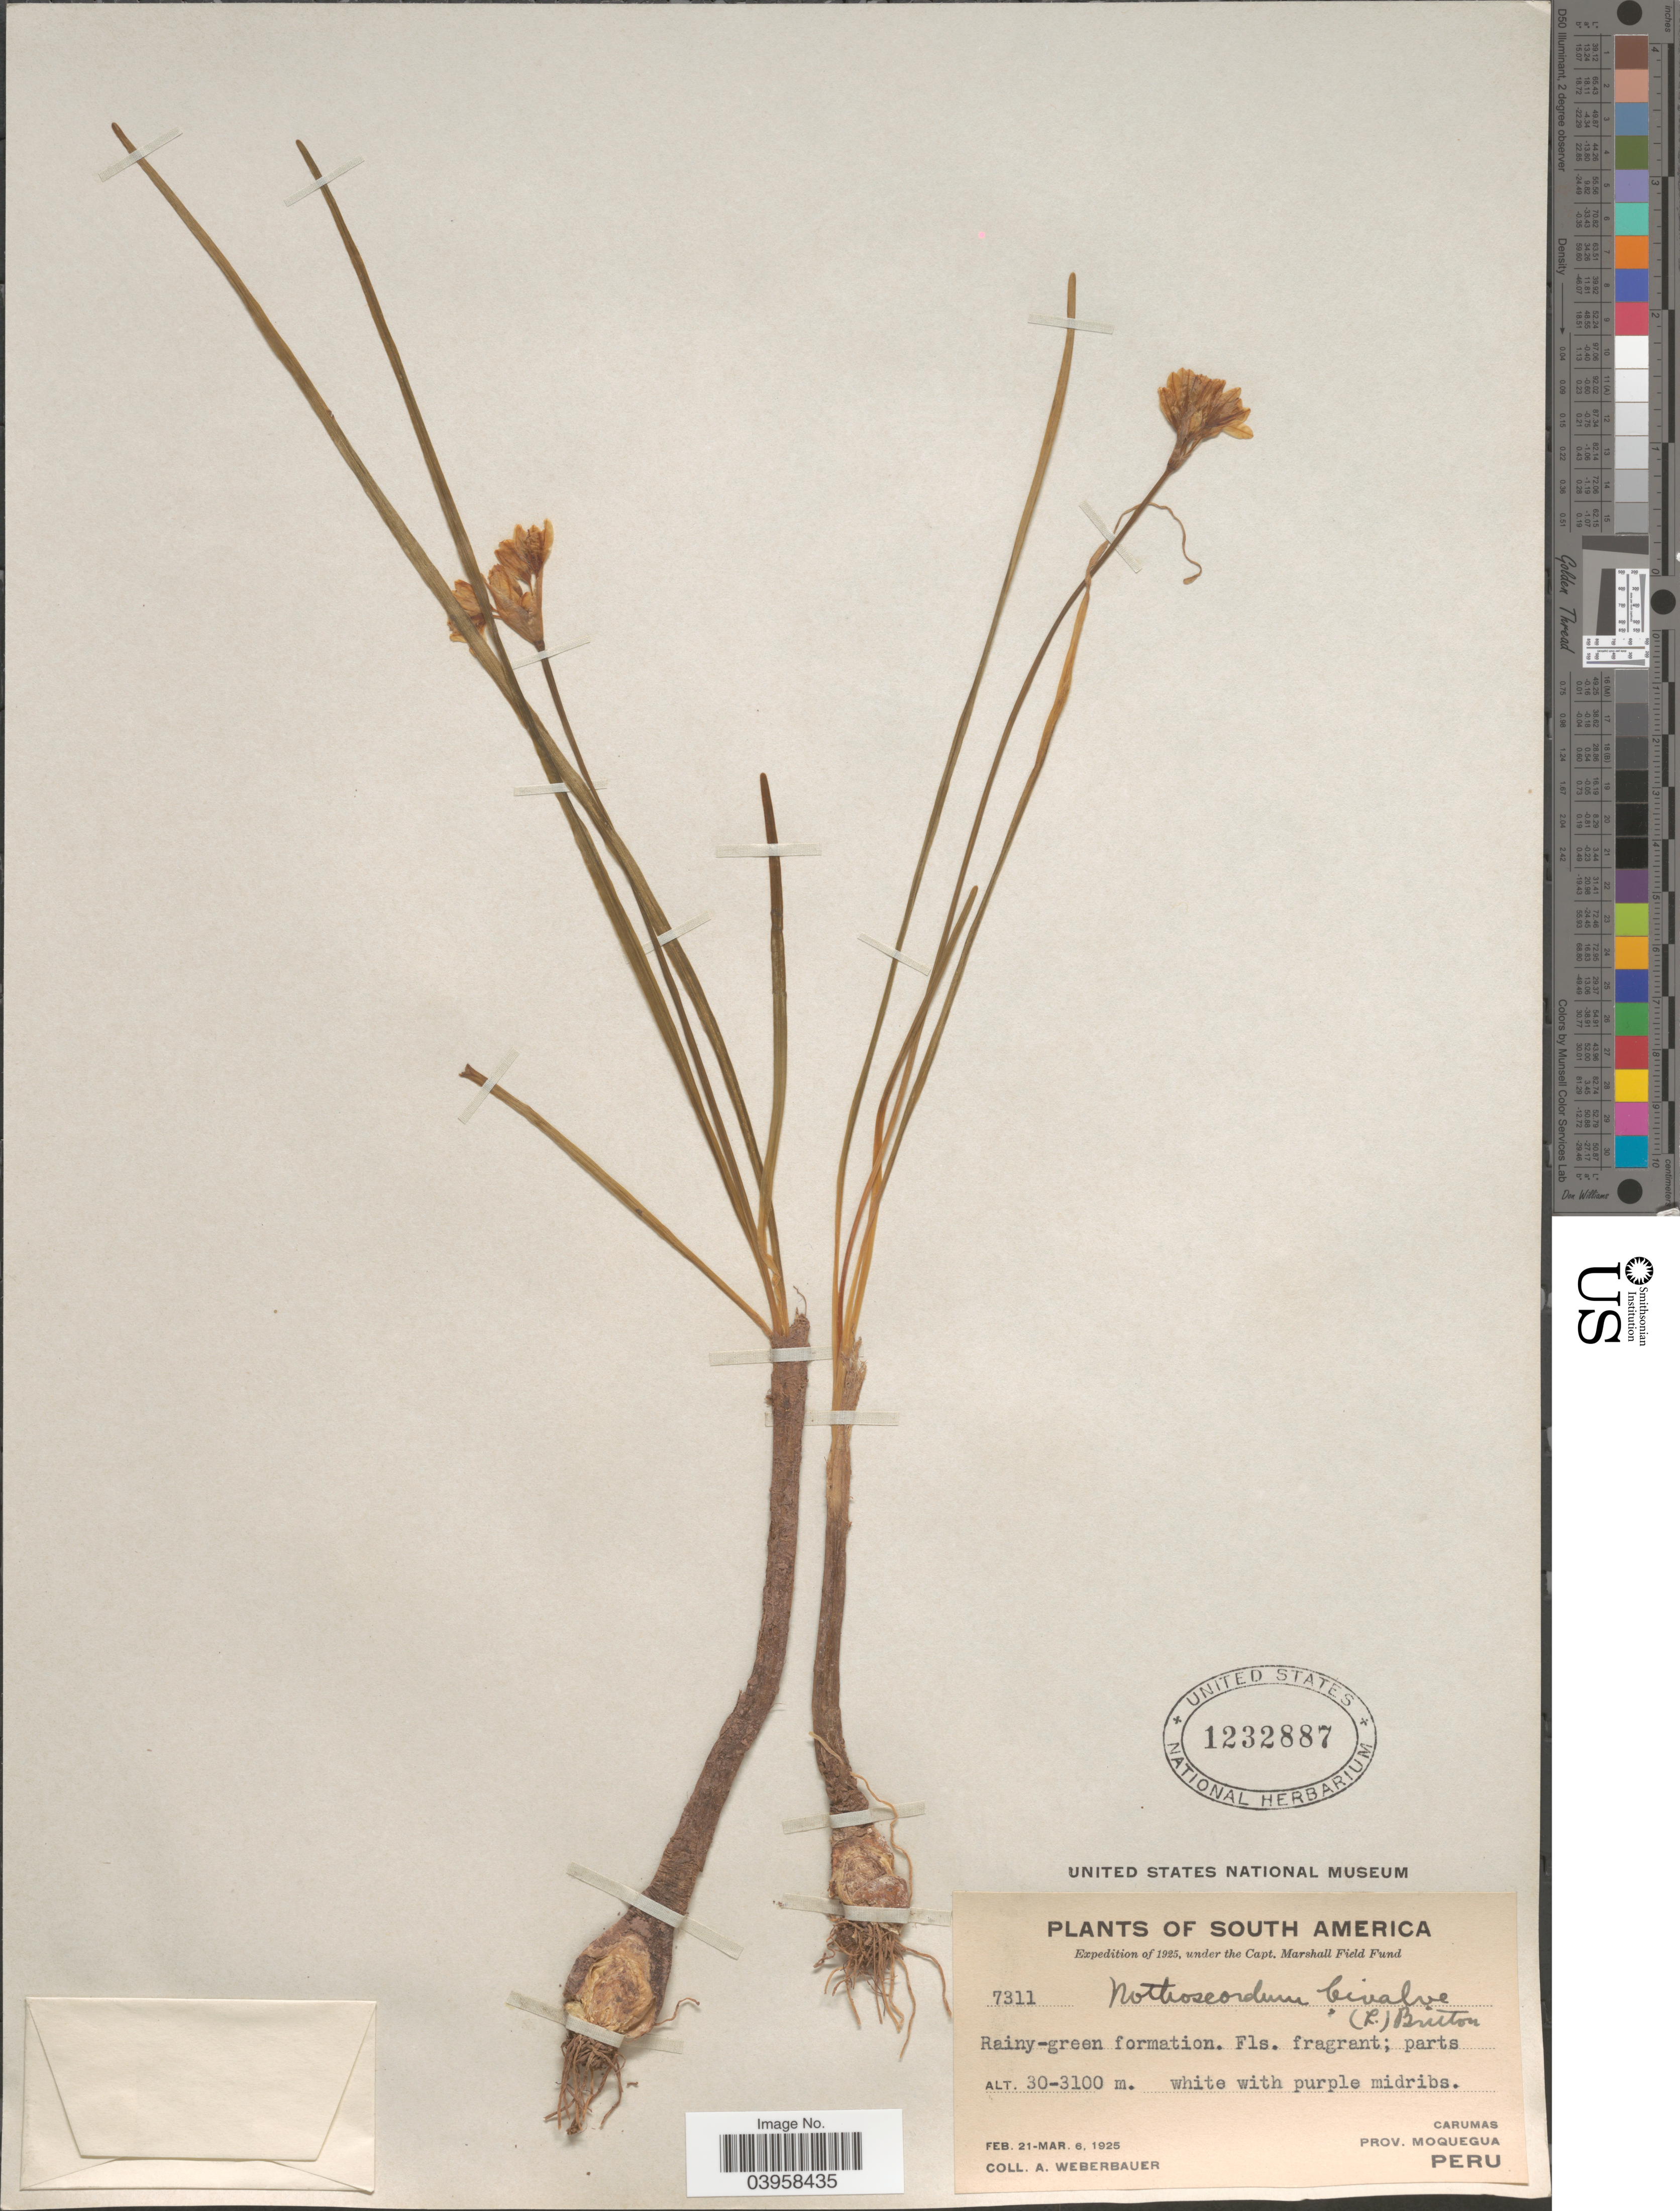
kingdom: Plantae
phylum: Tracheophyta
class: Liliopsida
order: Asparagales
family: Amaryllidaceae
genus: Nothoscordum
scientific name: Nothoscordum bivalve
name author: (L.) Britton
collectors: A. Weberbauer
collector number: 7311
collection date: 1925-02-21/1925-03-06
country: Peru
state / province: Moquegua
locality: Carumas.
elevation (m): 30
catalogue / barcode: US 1232887